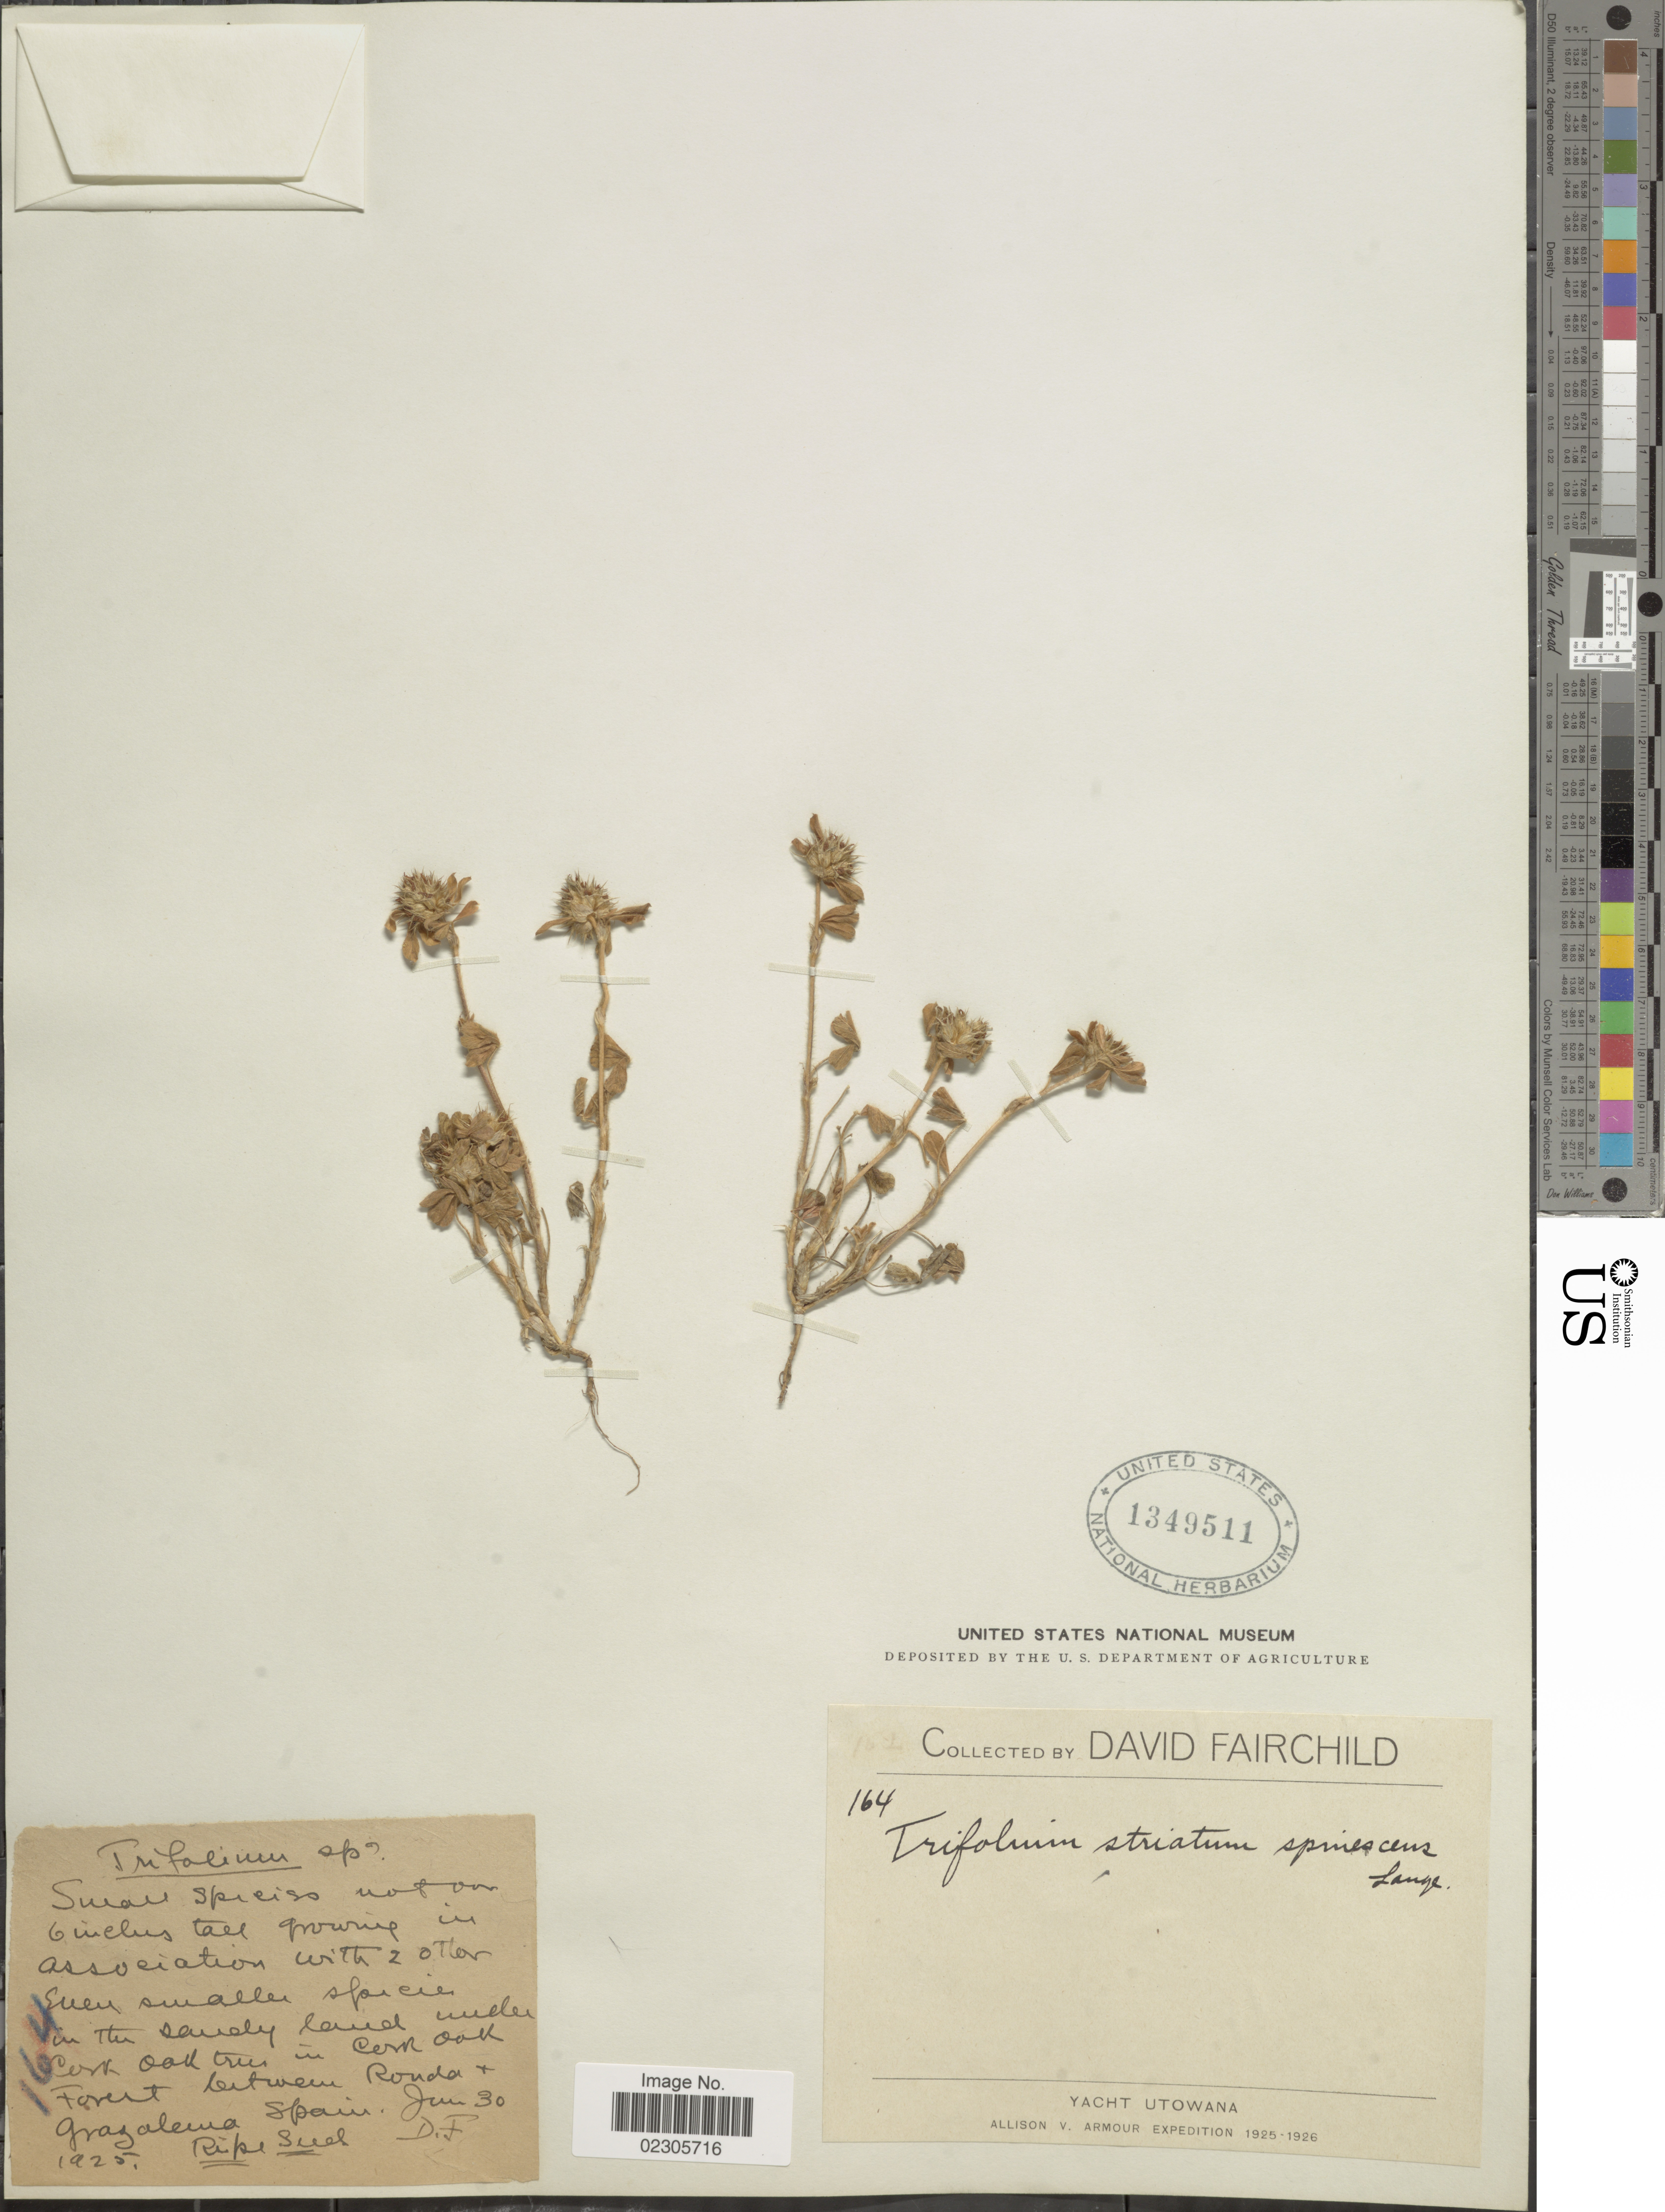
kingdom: Plantae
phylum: Tracheophyta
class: Magnoliopsida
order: Fabales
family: Fabaceae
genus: Trifolium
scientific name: Trifolium striatum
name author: L.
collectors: D. Fairchild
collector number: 164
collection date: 1925-06-30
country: Spain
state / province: Andalucia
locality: Forest between Ronda and Grazalema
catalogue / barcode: US 1349511